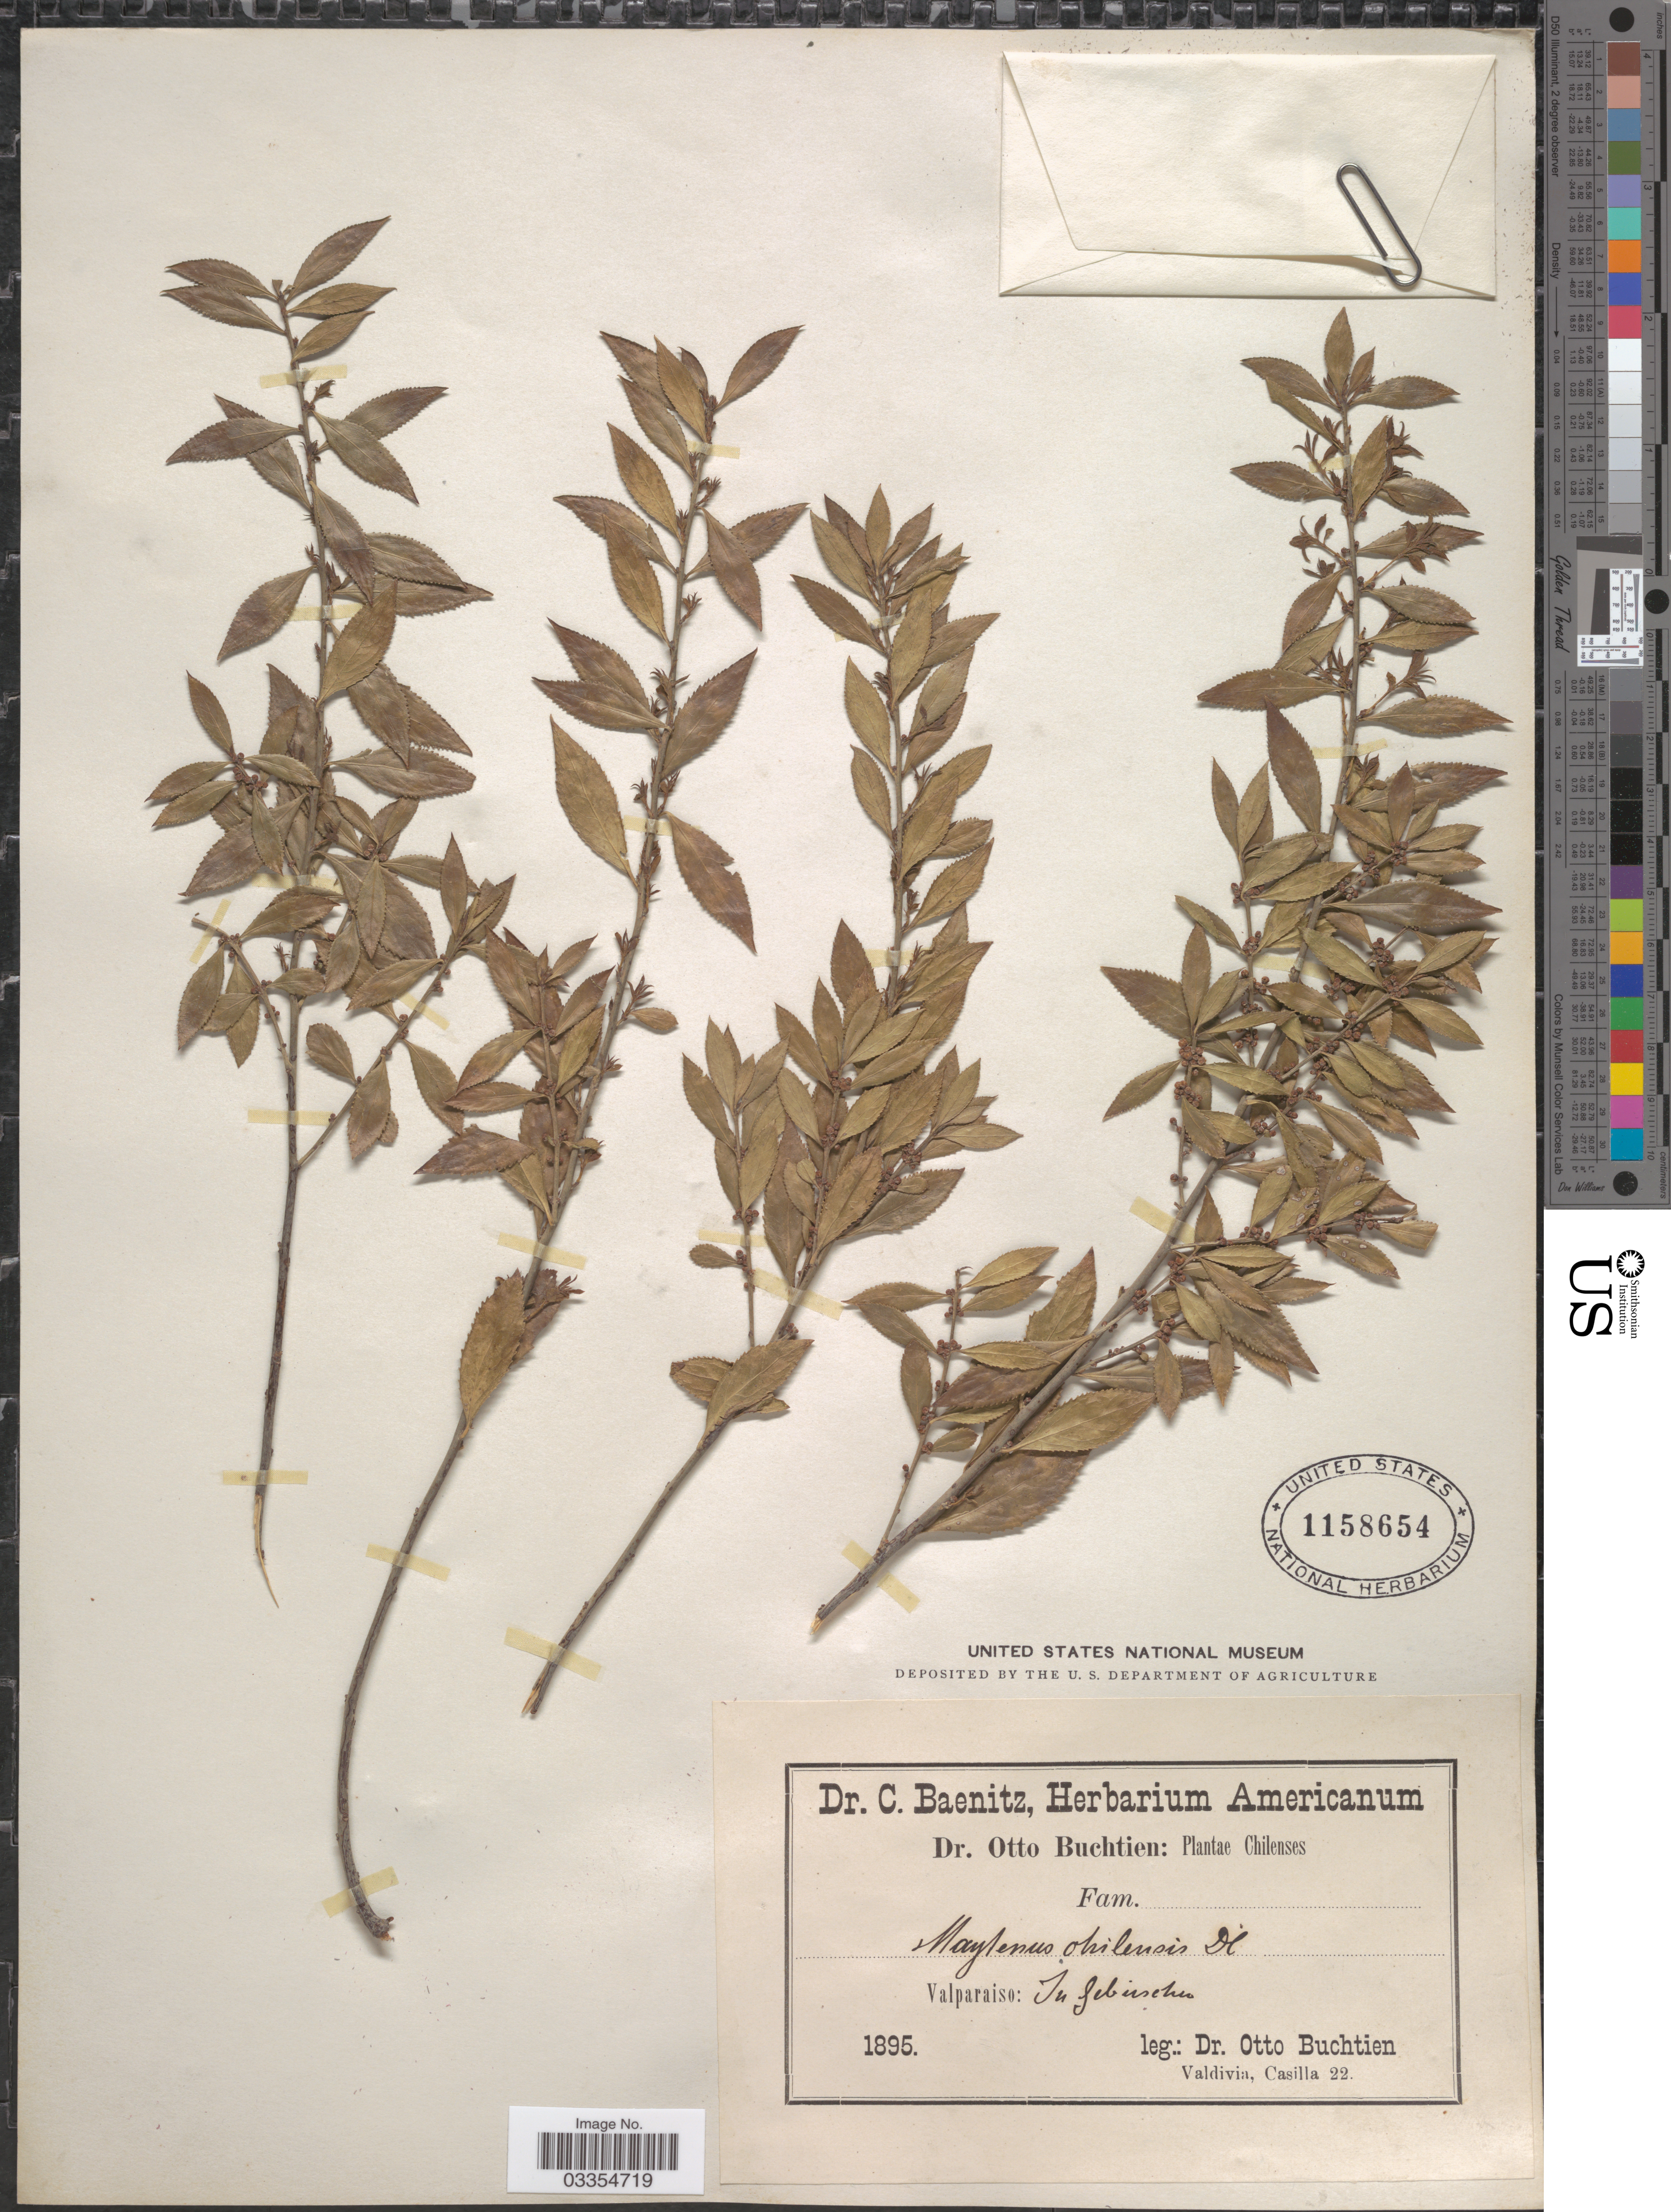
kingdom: Plantae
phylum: Tracheophyta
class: Magnoliopsida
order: Celastrales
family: Celastraceae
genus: Maytenus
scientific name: Maytenus boaria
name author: Molina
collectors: O. Buchtien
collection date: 1895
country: Chile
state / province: Valparaíso (V)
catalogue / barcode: US 1158654